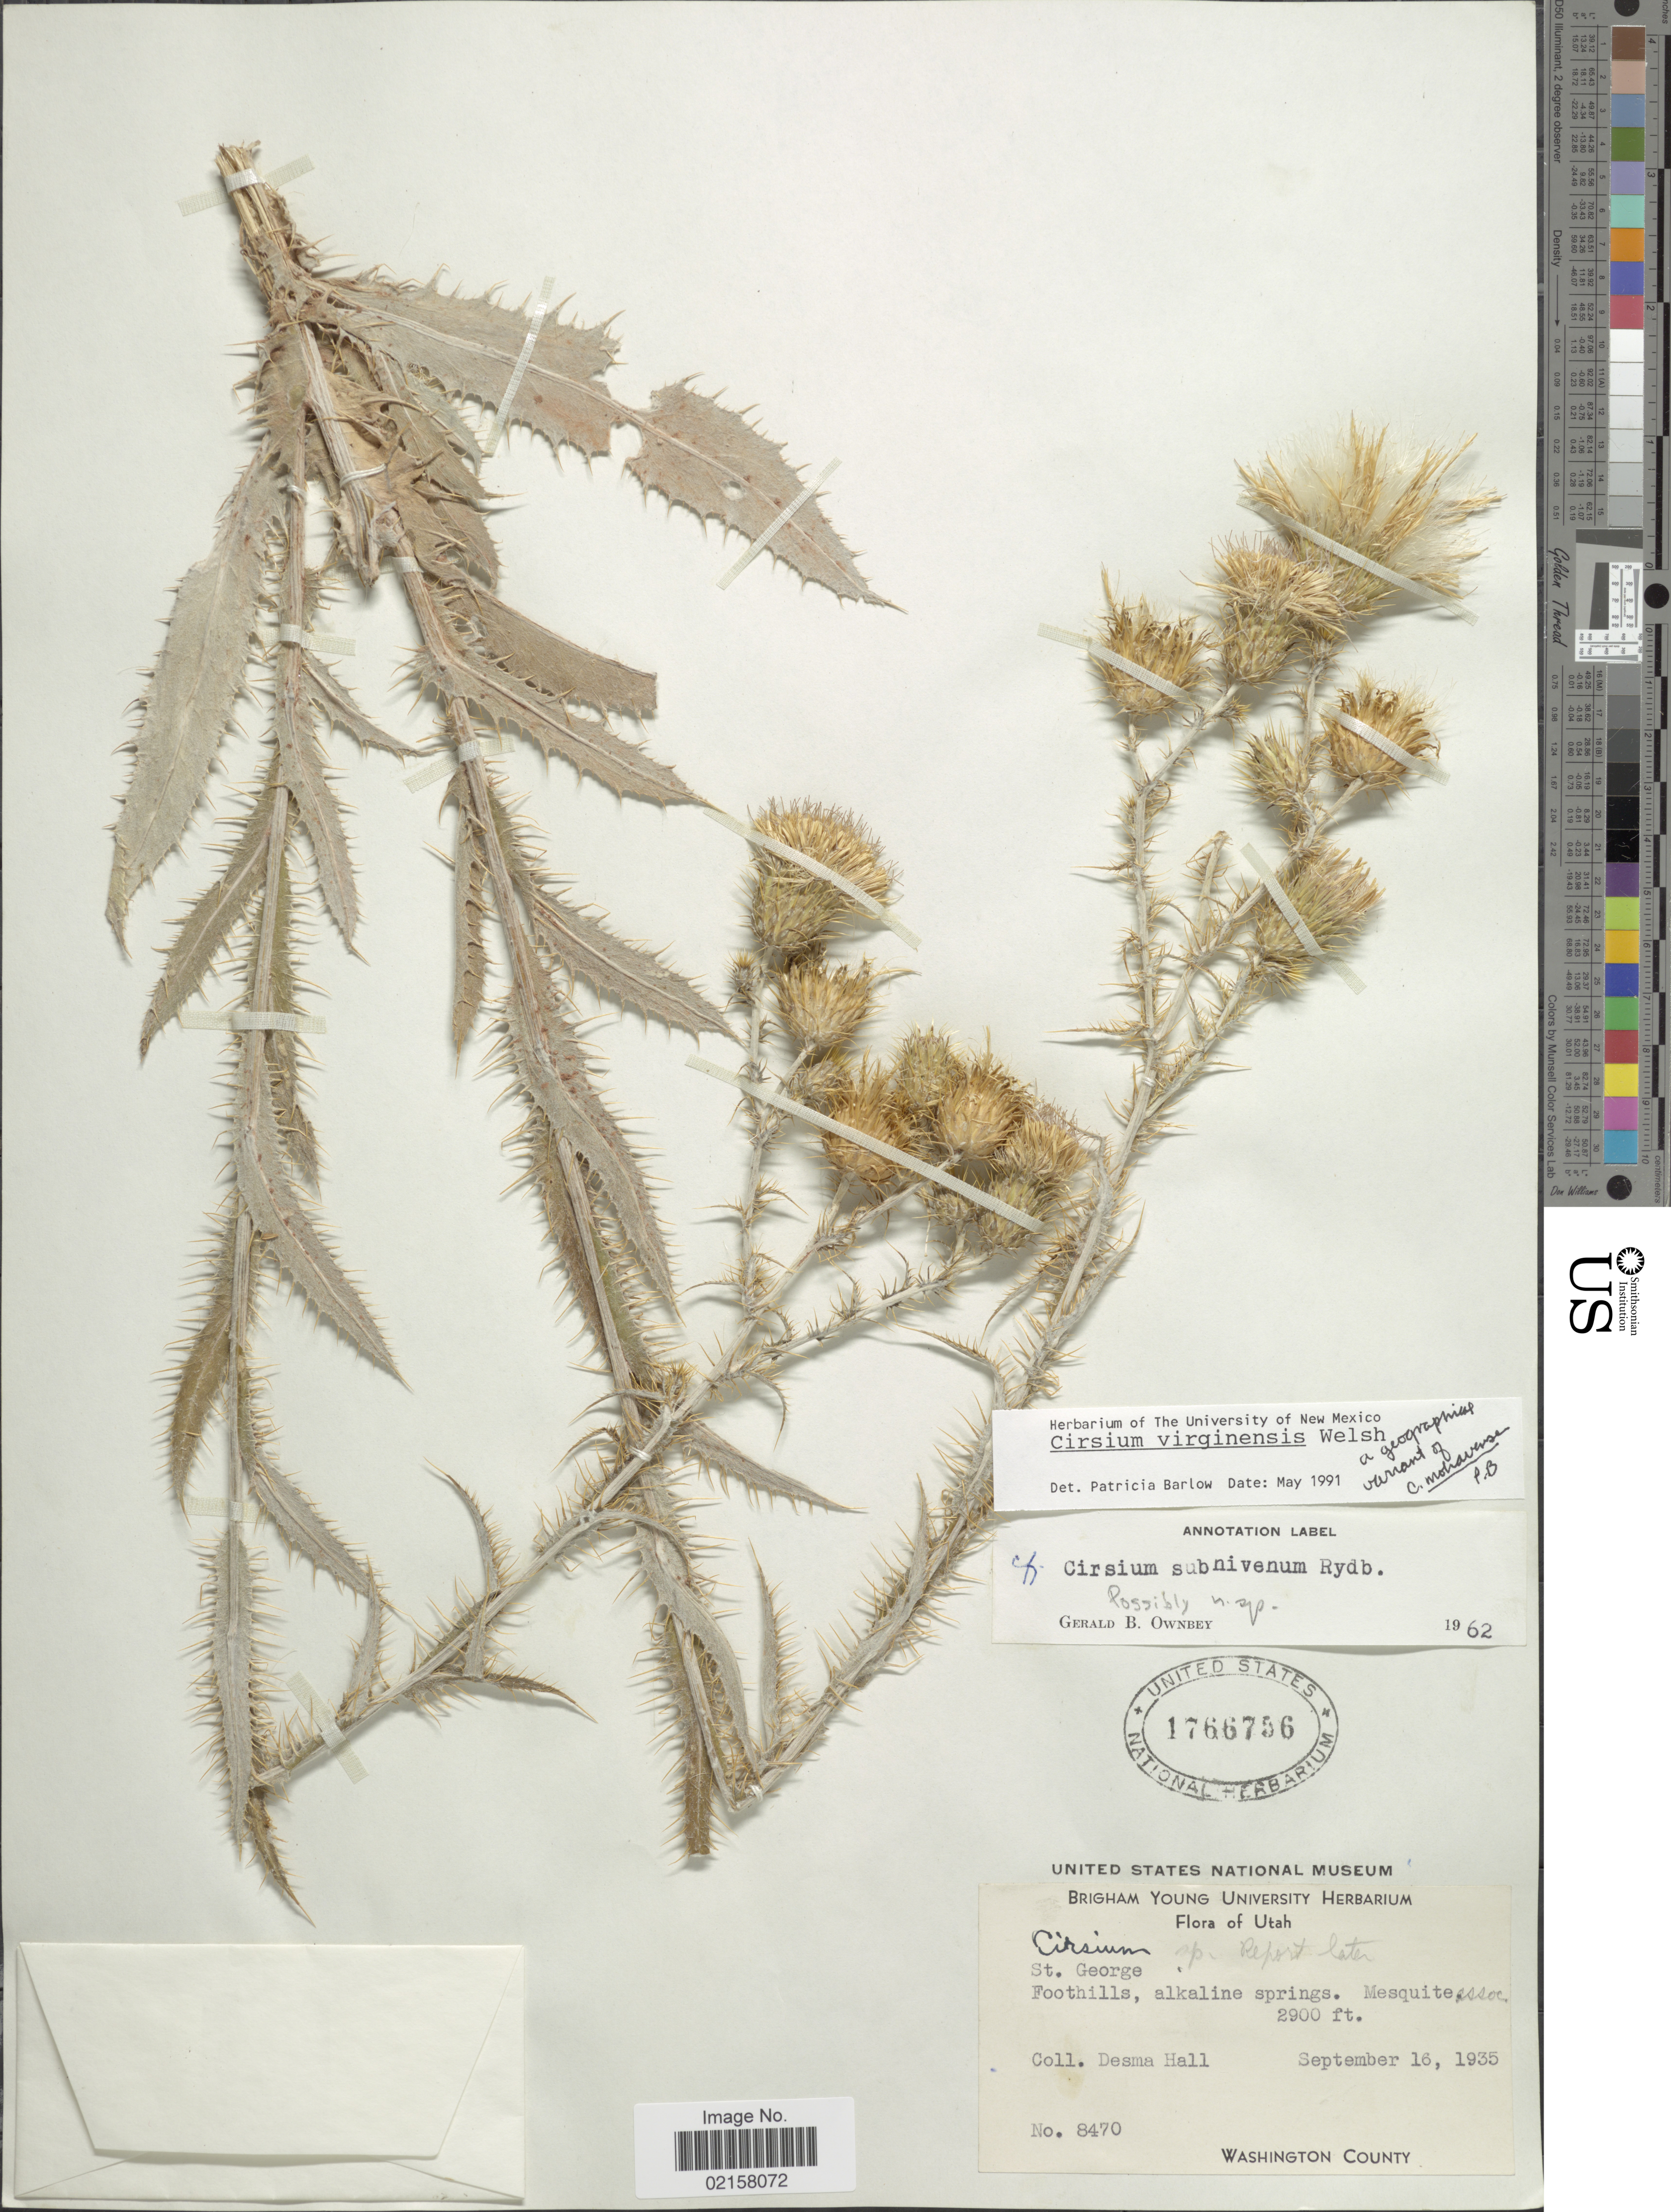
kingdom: Plantae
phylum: Tracheophyta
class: Magnoliopsida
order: Asterales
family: Asteraceae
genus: Cirsium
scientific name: Cirsium mohavense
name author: (Greene) Petr.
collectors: D. Hall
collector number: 8470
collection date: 1935-09-16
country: United States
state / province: Utah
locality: St. George, Foothills, alkaline rings, Mesquite assoc.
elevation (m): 884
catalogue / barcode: US 1766756